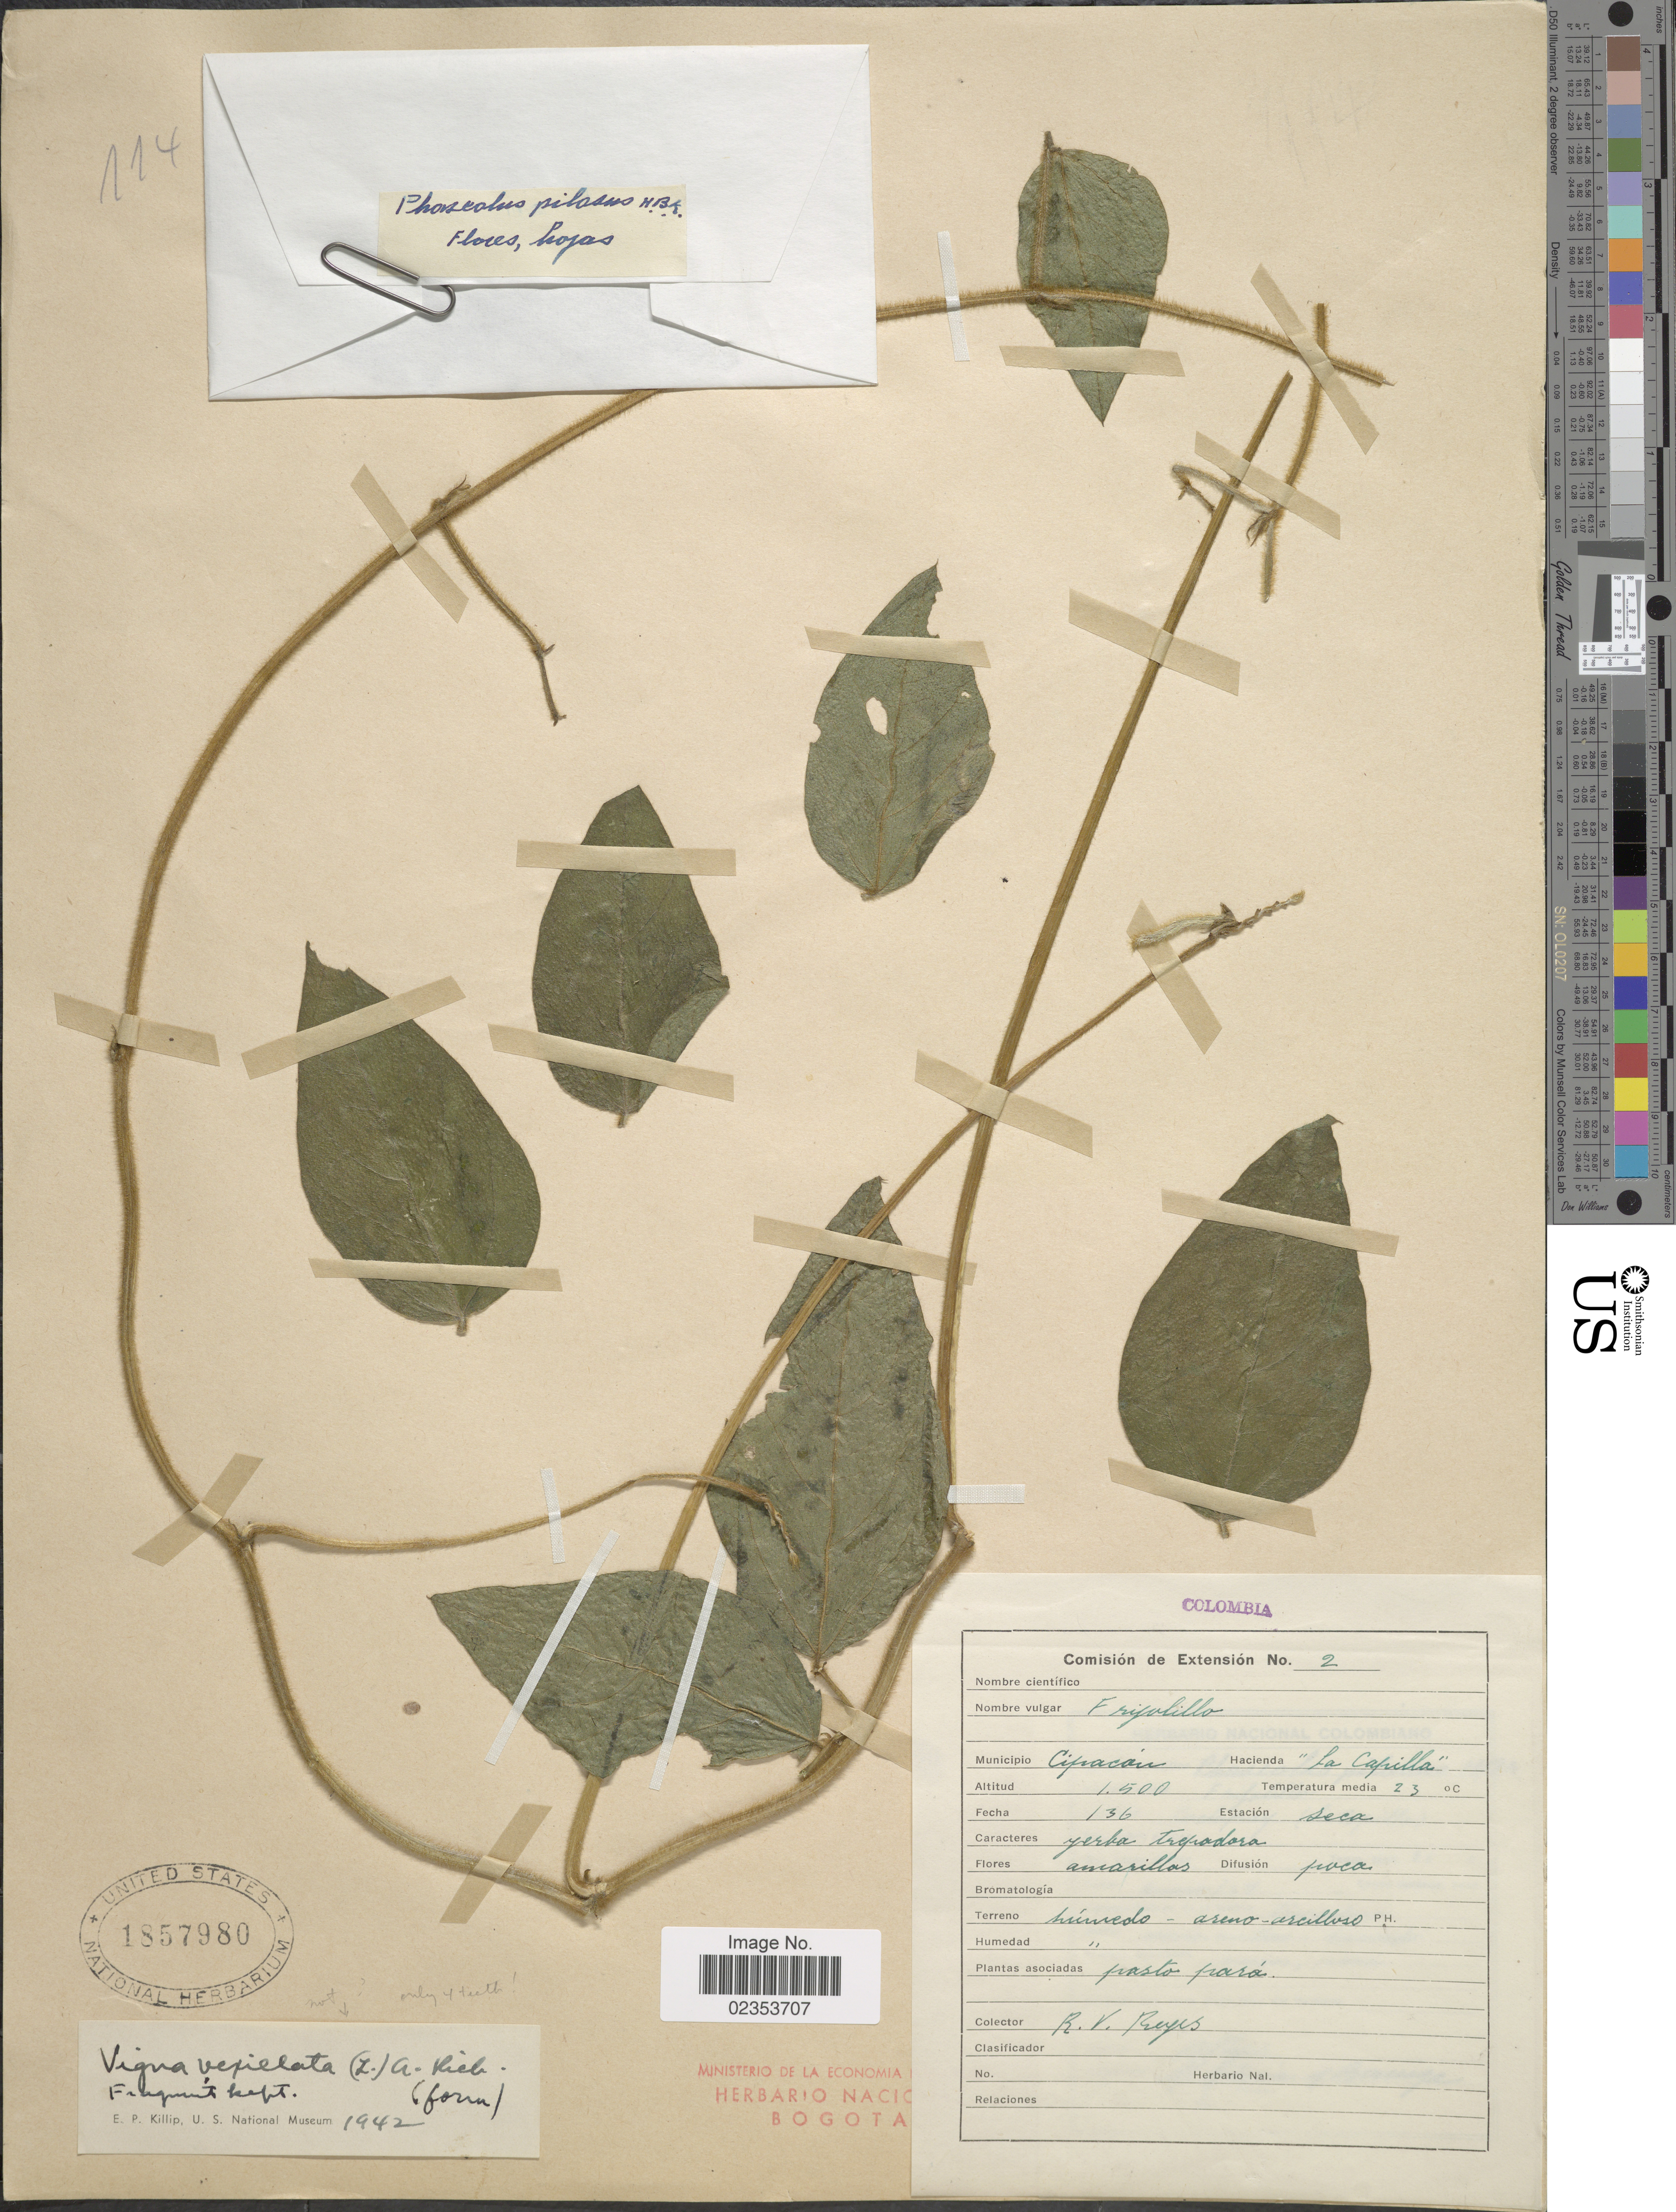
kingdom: Plantae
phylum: Tracheophyta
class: Magnoliopsida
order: Fabales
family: Fabaceae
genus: Vigna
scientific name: Vigna luteola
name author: (Jacq.) Benth.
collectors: R. Reyes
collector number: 2?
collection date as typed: Transcribed d/m/y: //36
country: Colombia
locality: Muncipio Cipacau. Hacienda "La Capilla"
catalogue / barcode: US 1857980